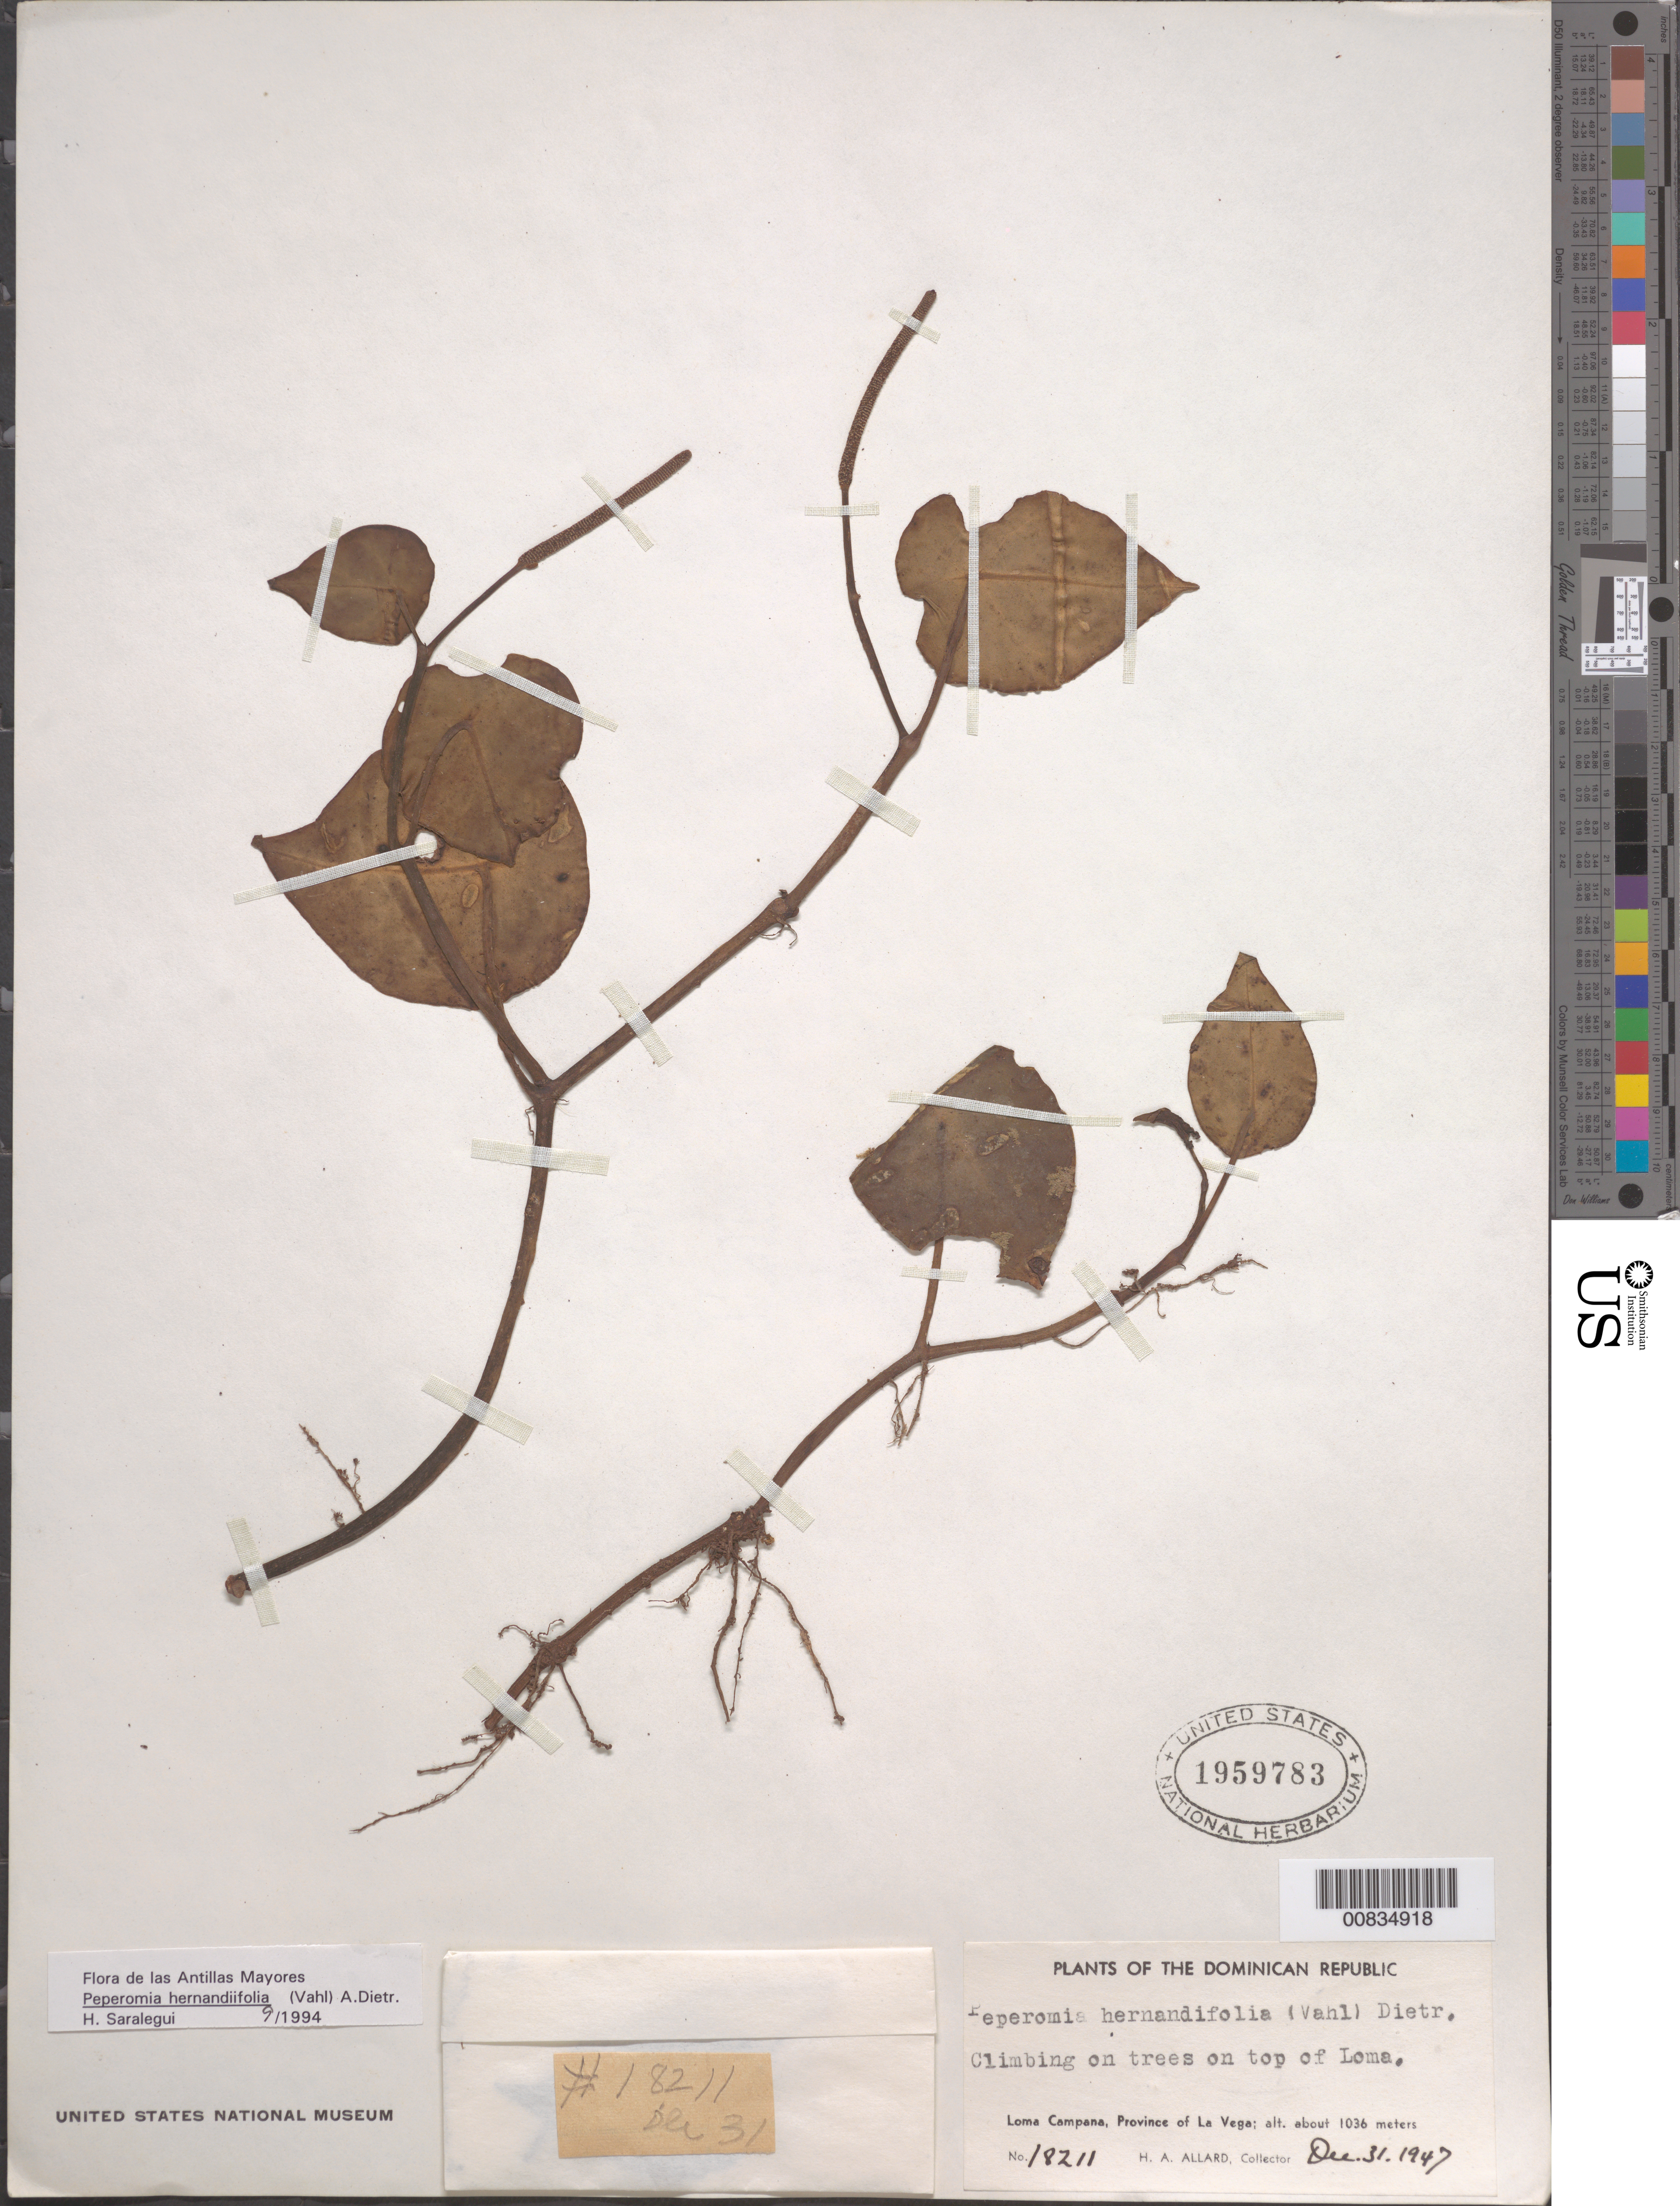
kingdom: Plantae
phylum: Tracheophyta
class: Magnoliopsida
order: Piperales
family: Piperaceae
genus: Peperomia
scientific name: Peperomia hernandiifolia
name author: (Vahl) A. Dietr.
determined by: Saralegui Boza, H., (HAJB), Jardin Botanico Nacional (Habana)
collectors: H. A. Allard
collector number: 18211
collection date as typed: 31 Dec 1947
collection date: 1947-12-31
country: Dominican Republic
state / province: La Vega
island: Hispaniola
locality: Loma Campana.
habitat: On trees on top of loma.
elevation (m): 1036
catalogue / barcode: US 1959783